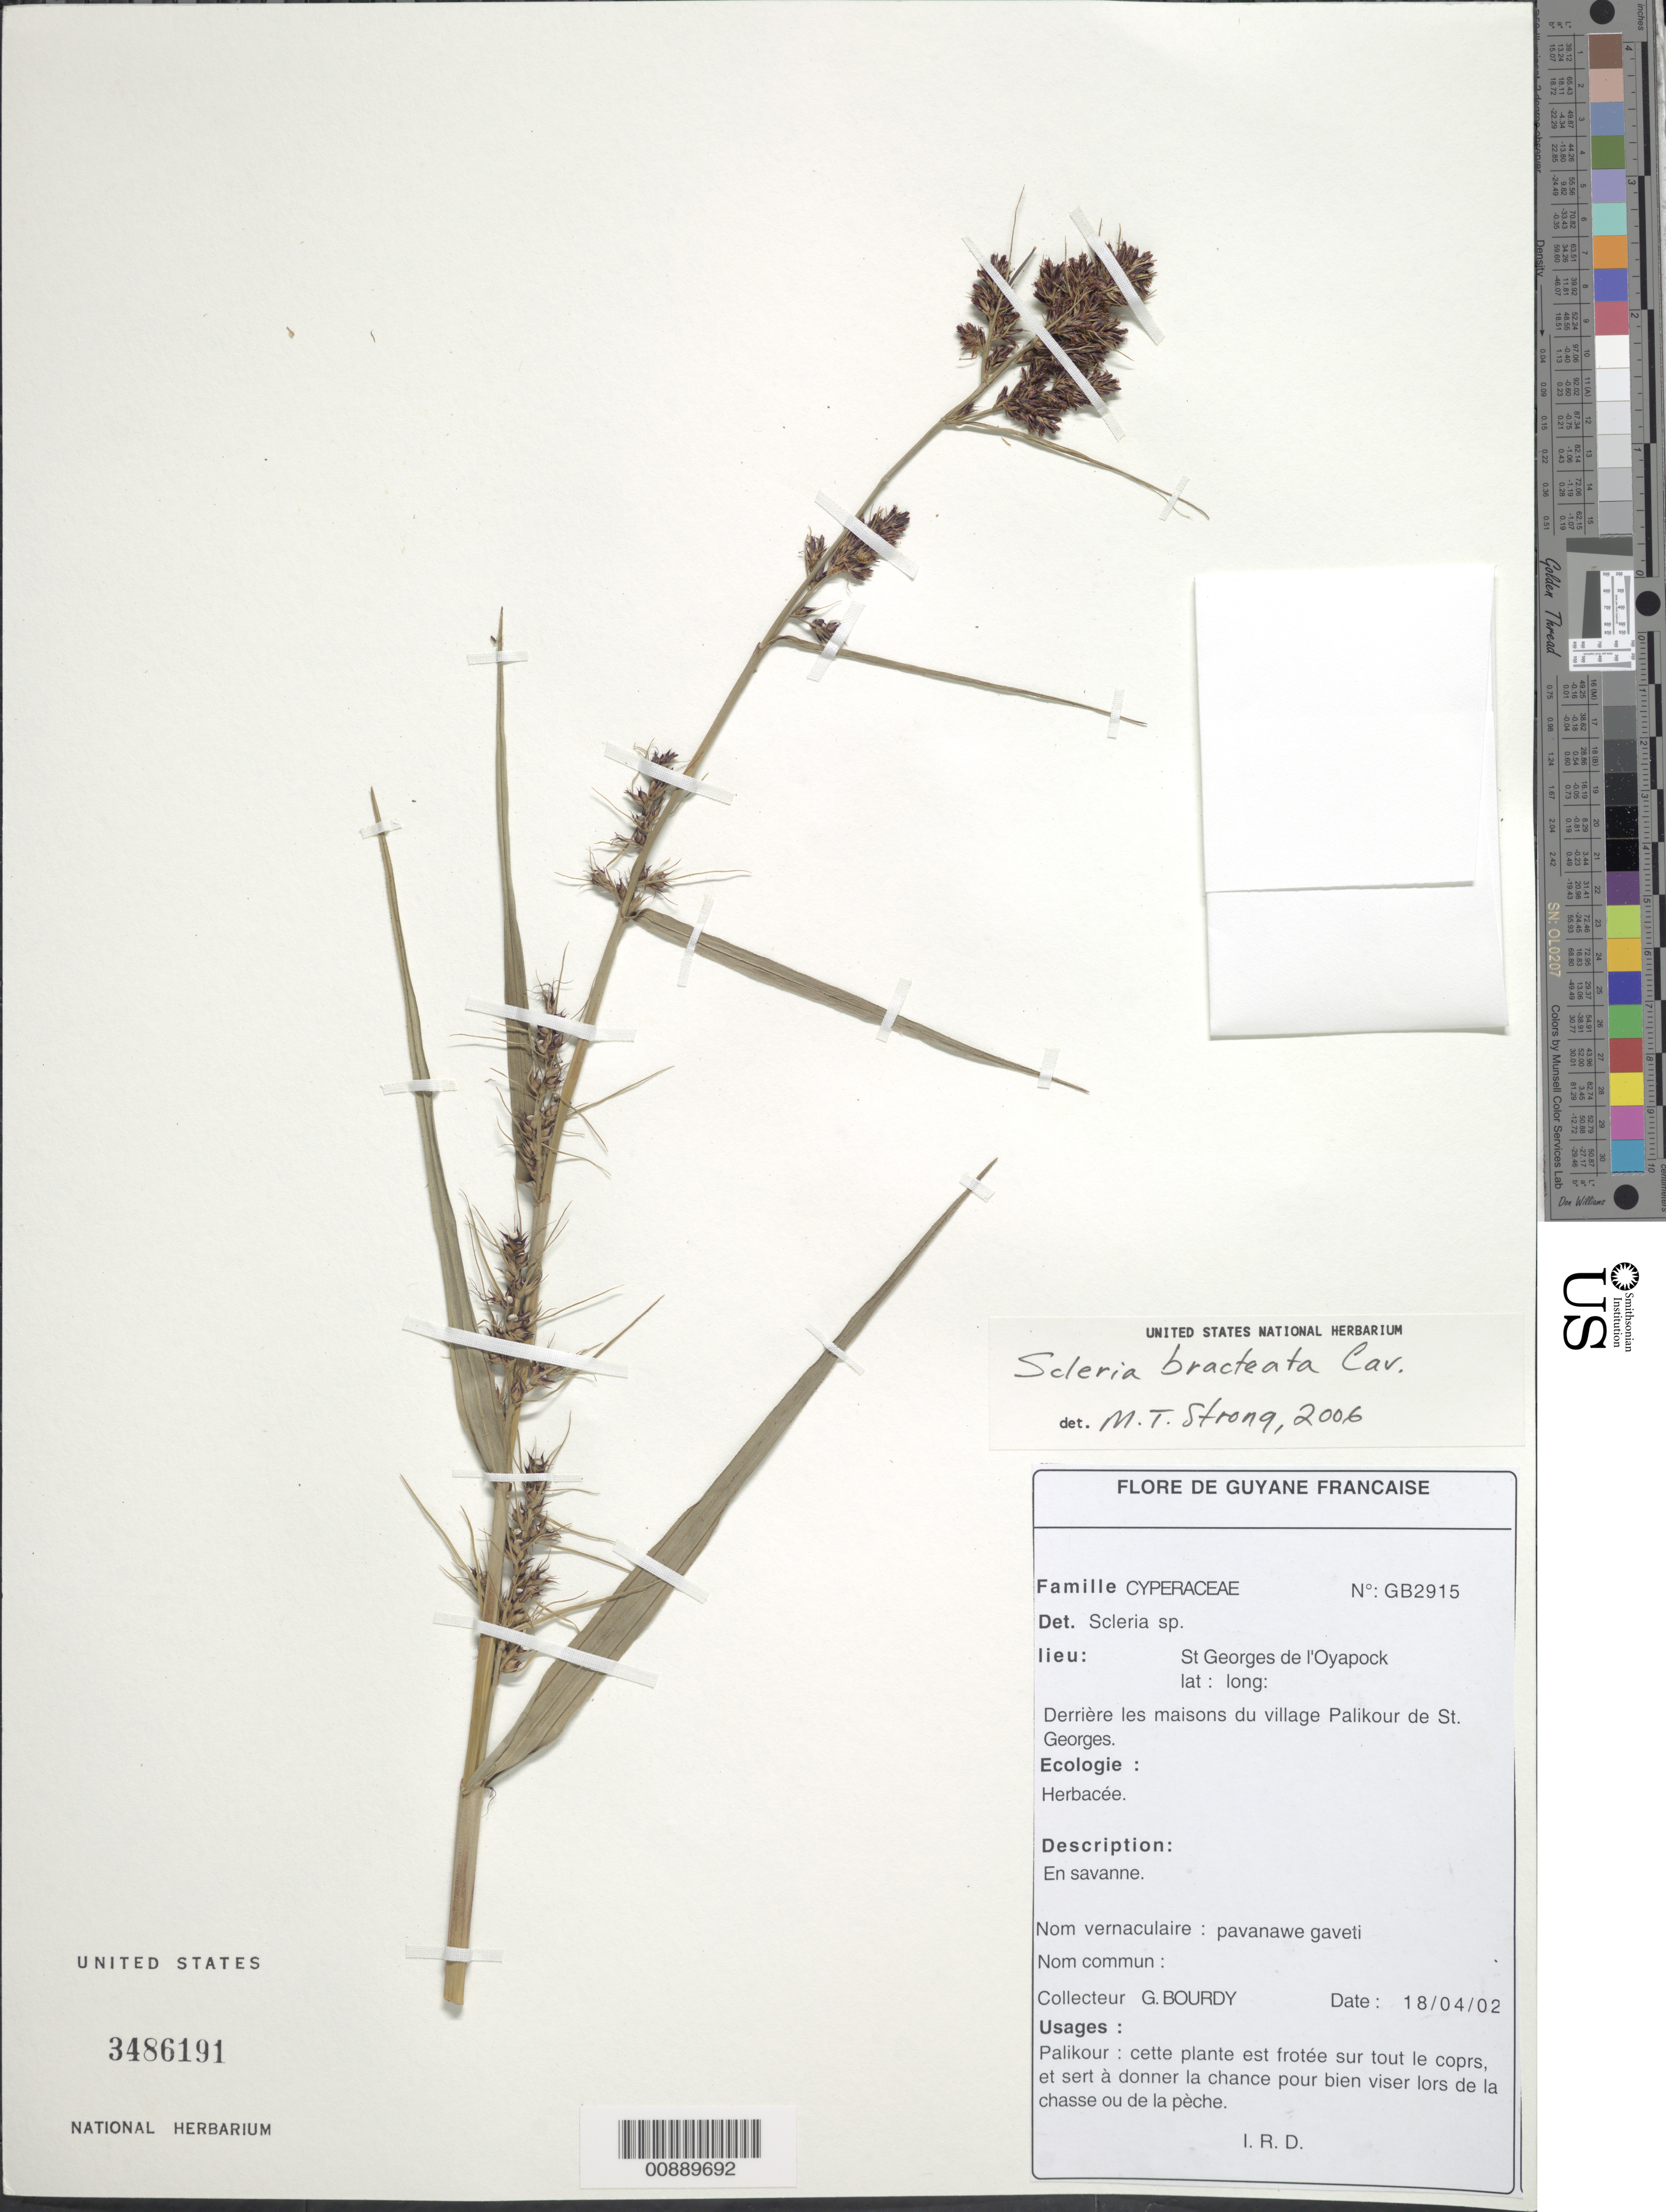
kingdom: Plantae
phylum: Tracheophyta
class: Liliopsida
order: Poales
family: Cyperaceae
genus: Scleria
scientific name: Scleria bracteata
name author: Cav.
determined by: Strong, M. T., (US), Smithsonian Institution - National Museum of Natural History (UNITED STATES)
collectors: G. Bourdy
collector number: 2915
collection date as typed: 18-Apr-02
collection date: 2002-04-18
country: French Guiana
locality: St. Georges de l'Oyapock, Village Palikour de St. Georges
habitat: Savanne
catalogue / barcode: US 3486191